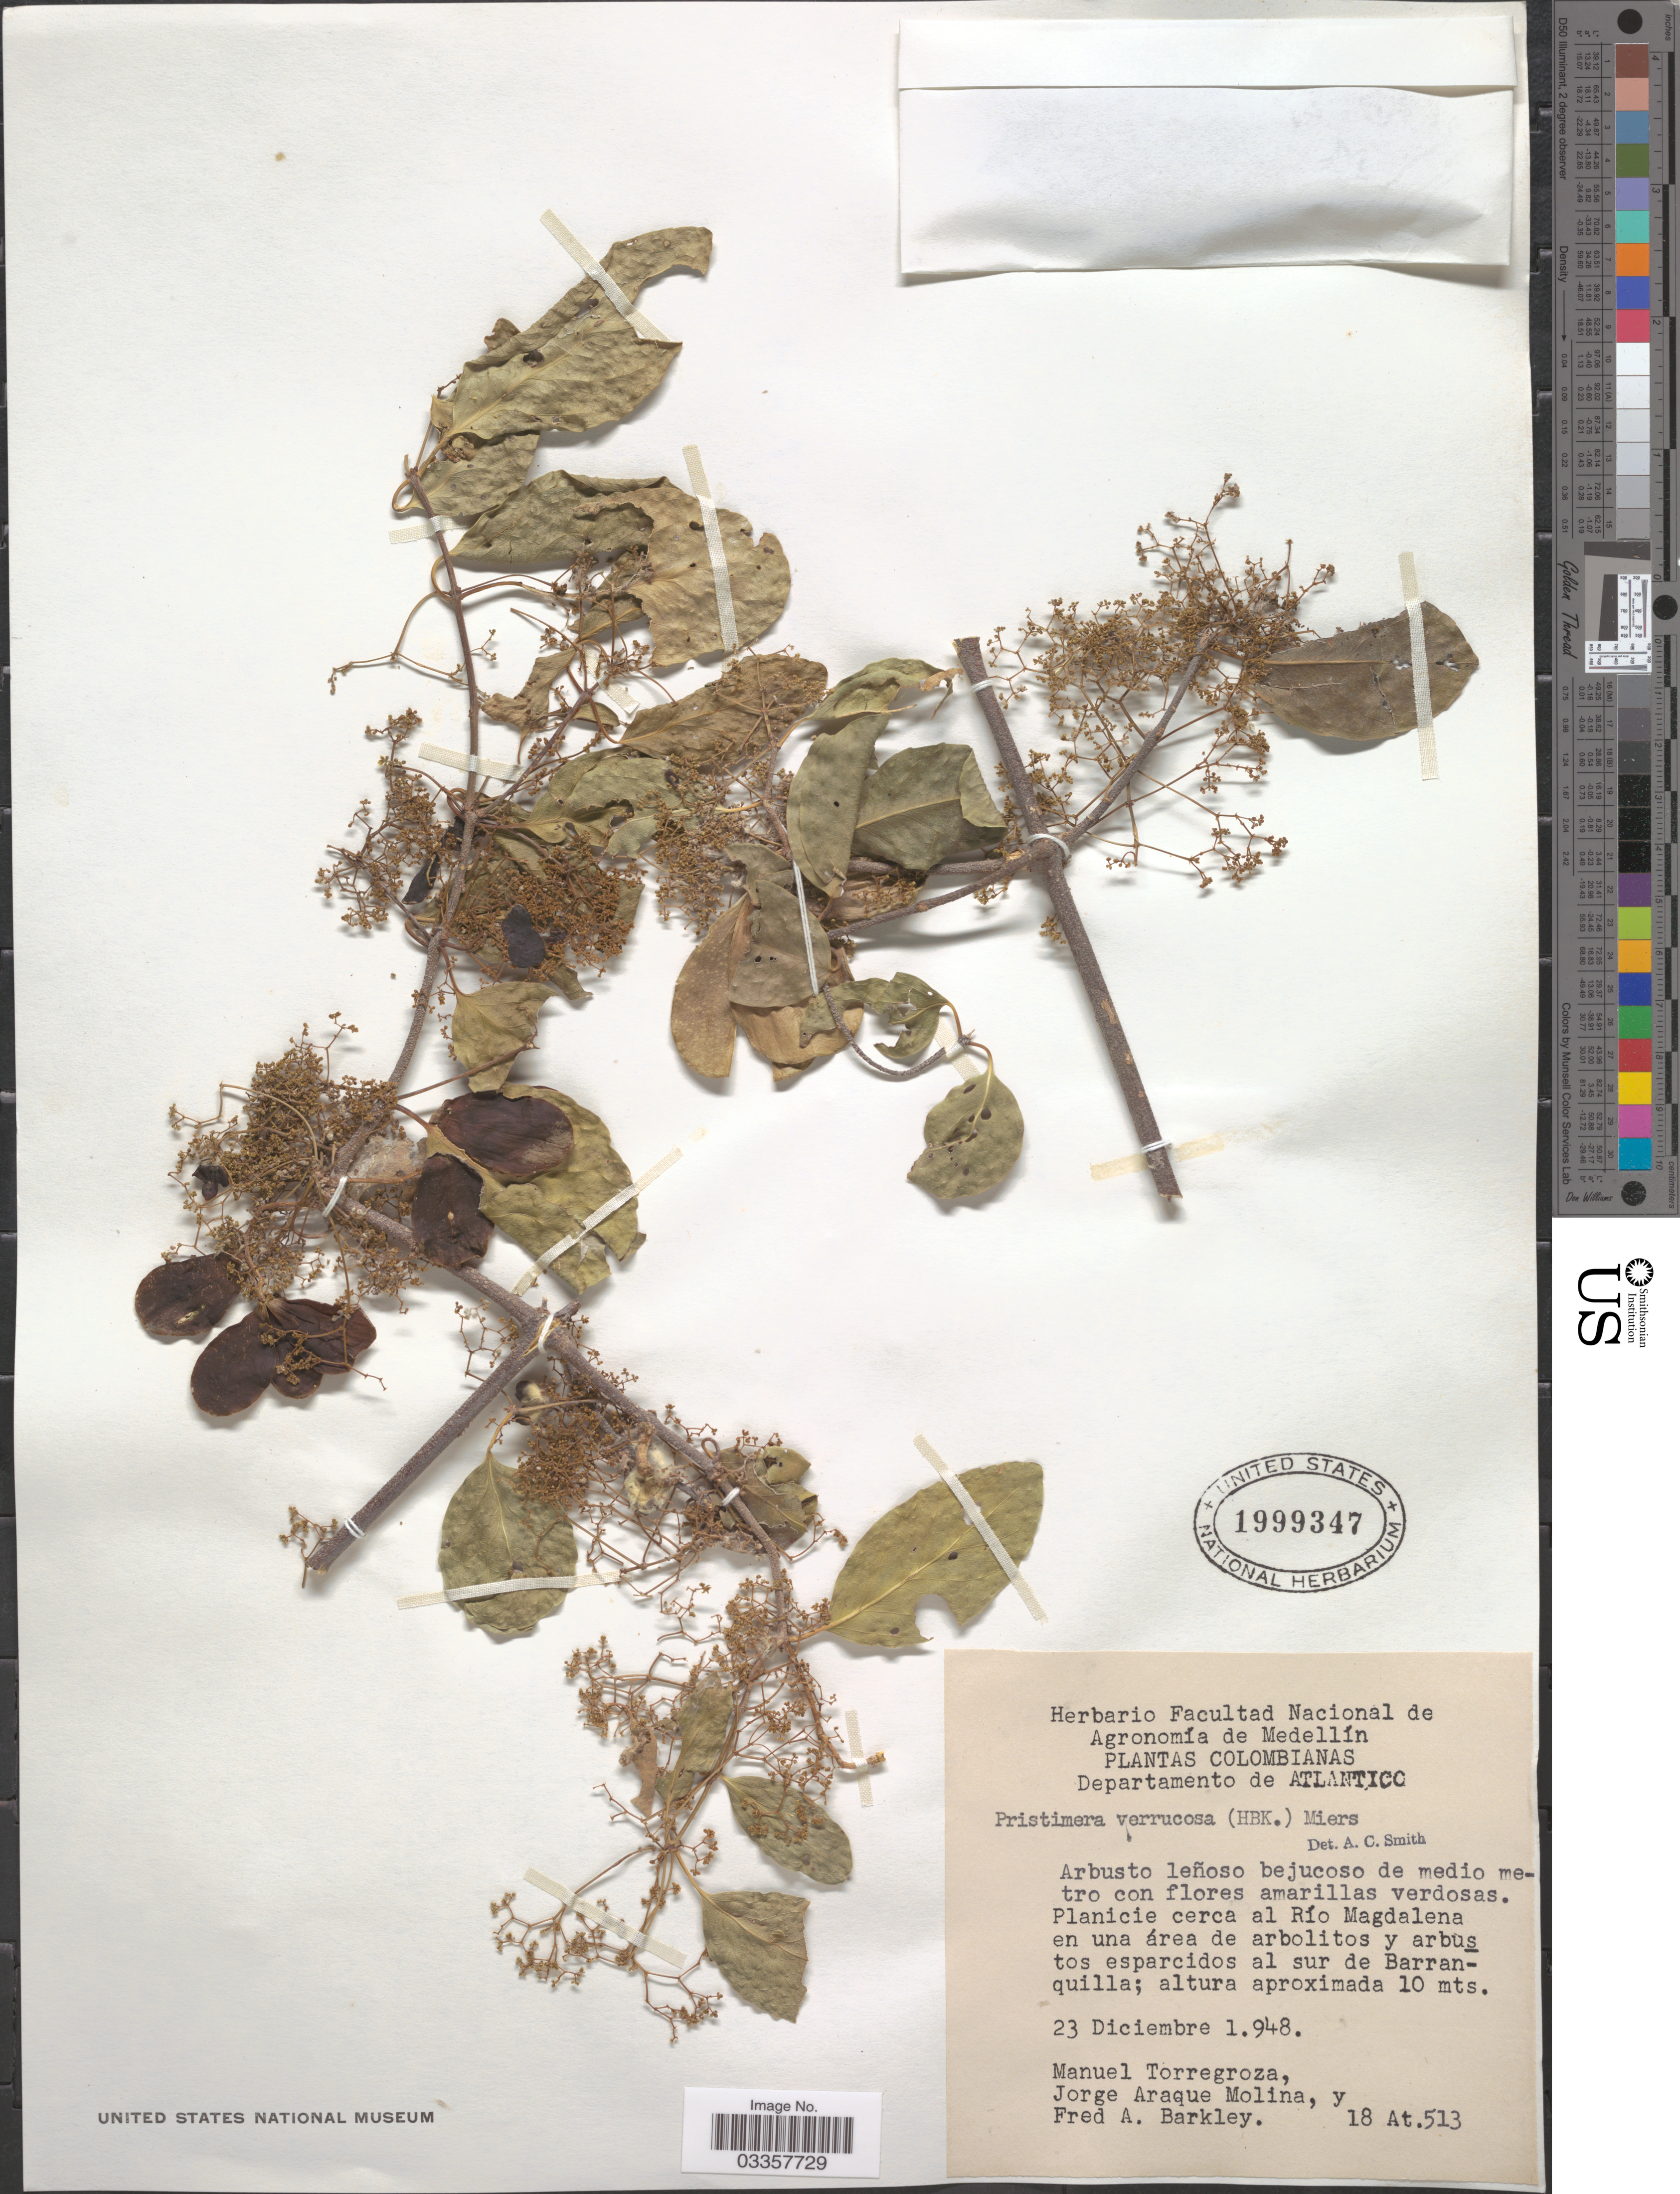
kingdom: Plantae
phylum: Tracheophyta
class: Magnoliopsida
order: Celastrales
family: Celastraceae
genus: Pristimera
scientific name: Pristimera verrucosa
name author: (Kunth) Miers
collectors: M. Torregroza C., J. Araque Molina & F. A. Barkley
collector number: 18 At.513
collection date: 1948-12-23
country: Colombia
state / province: Atlántico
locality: Departamento del Atlantico. Planicie cerca al Río Magdalena en una área de arbolitos y arbustos esparcidos al sur de Barranquilla.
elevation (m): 10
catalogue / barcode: US 1999347